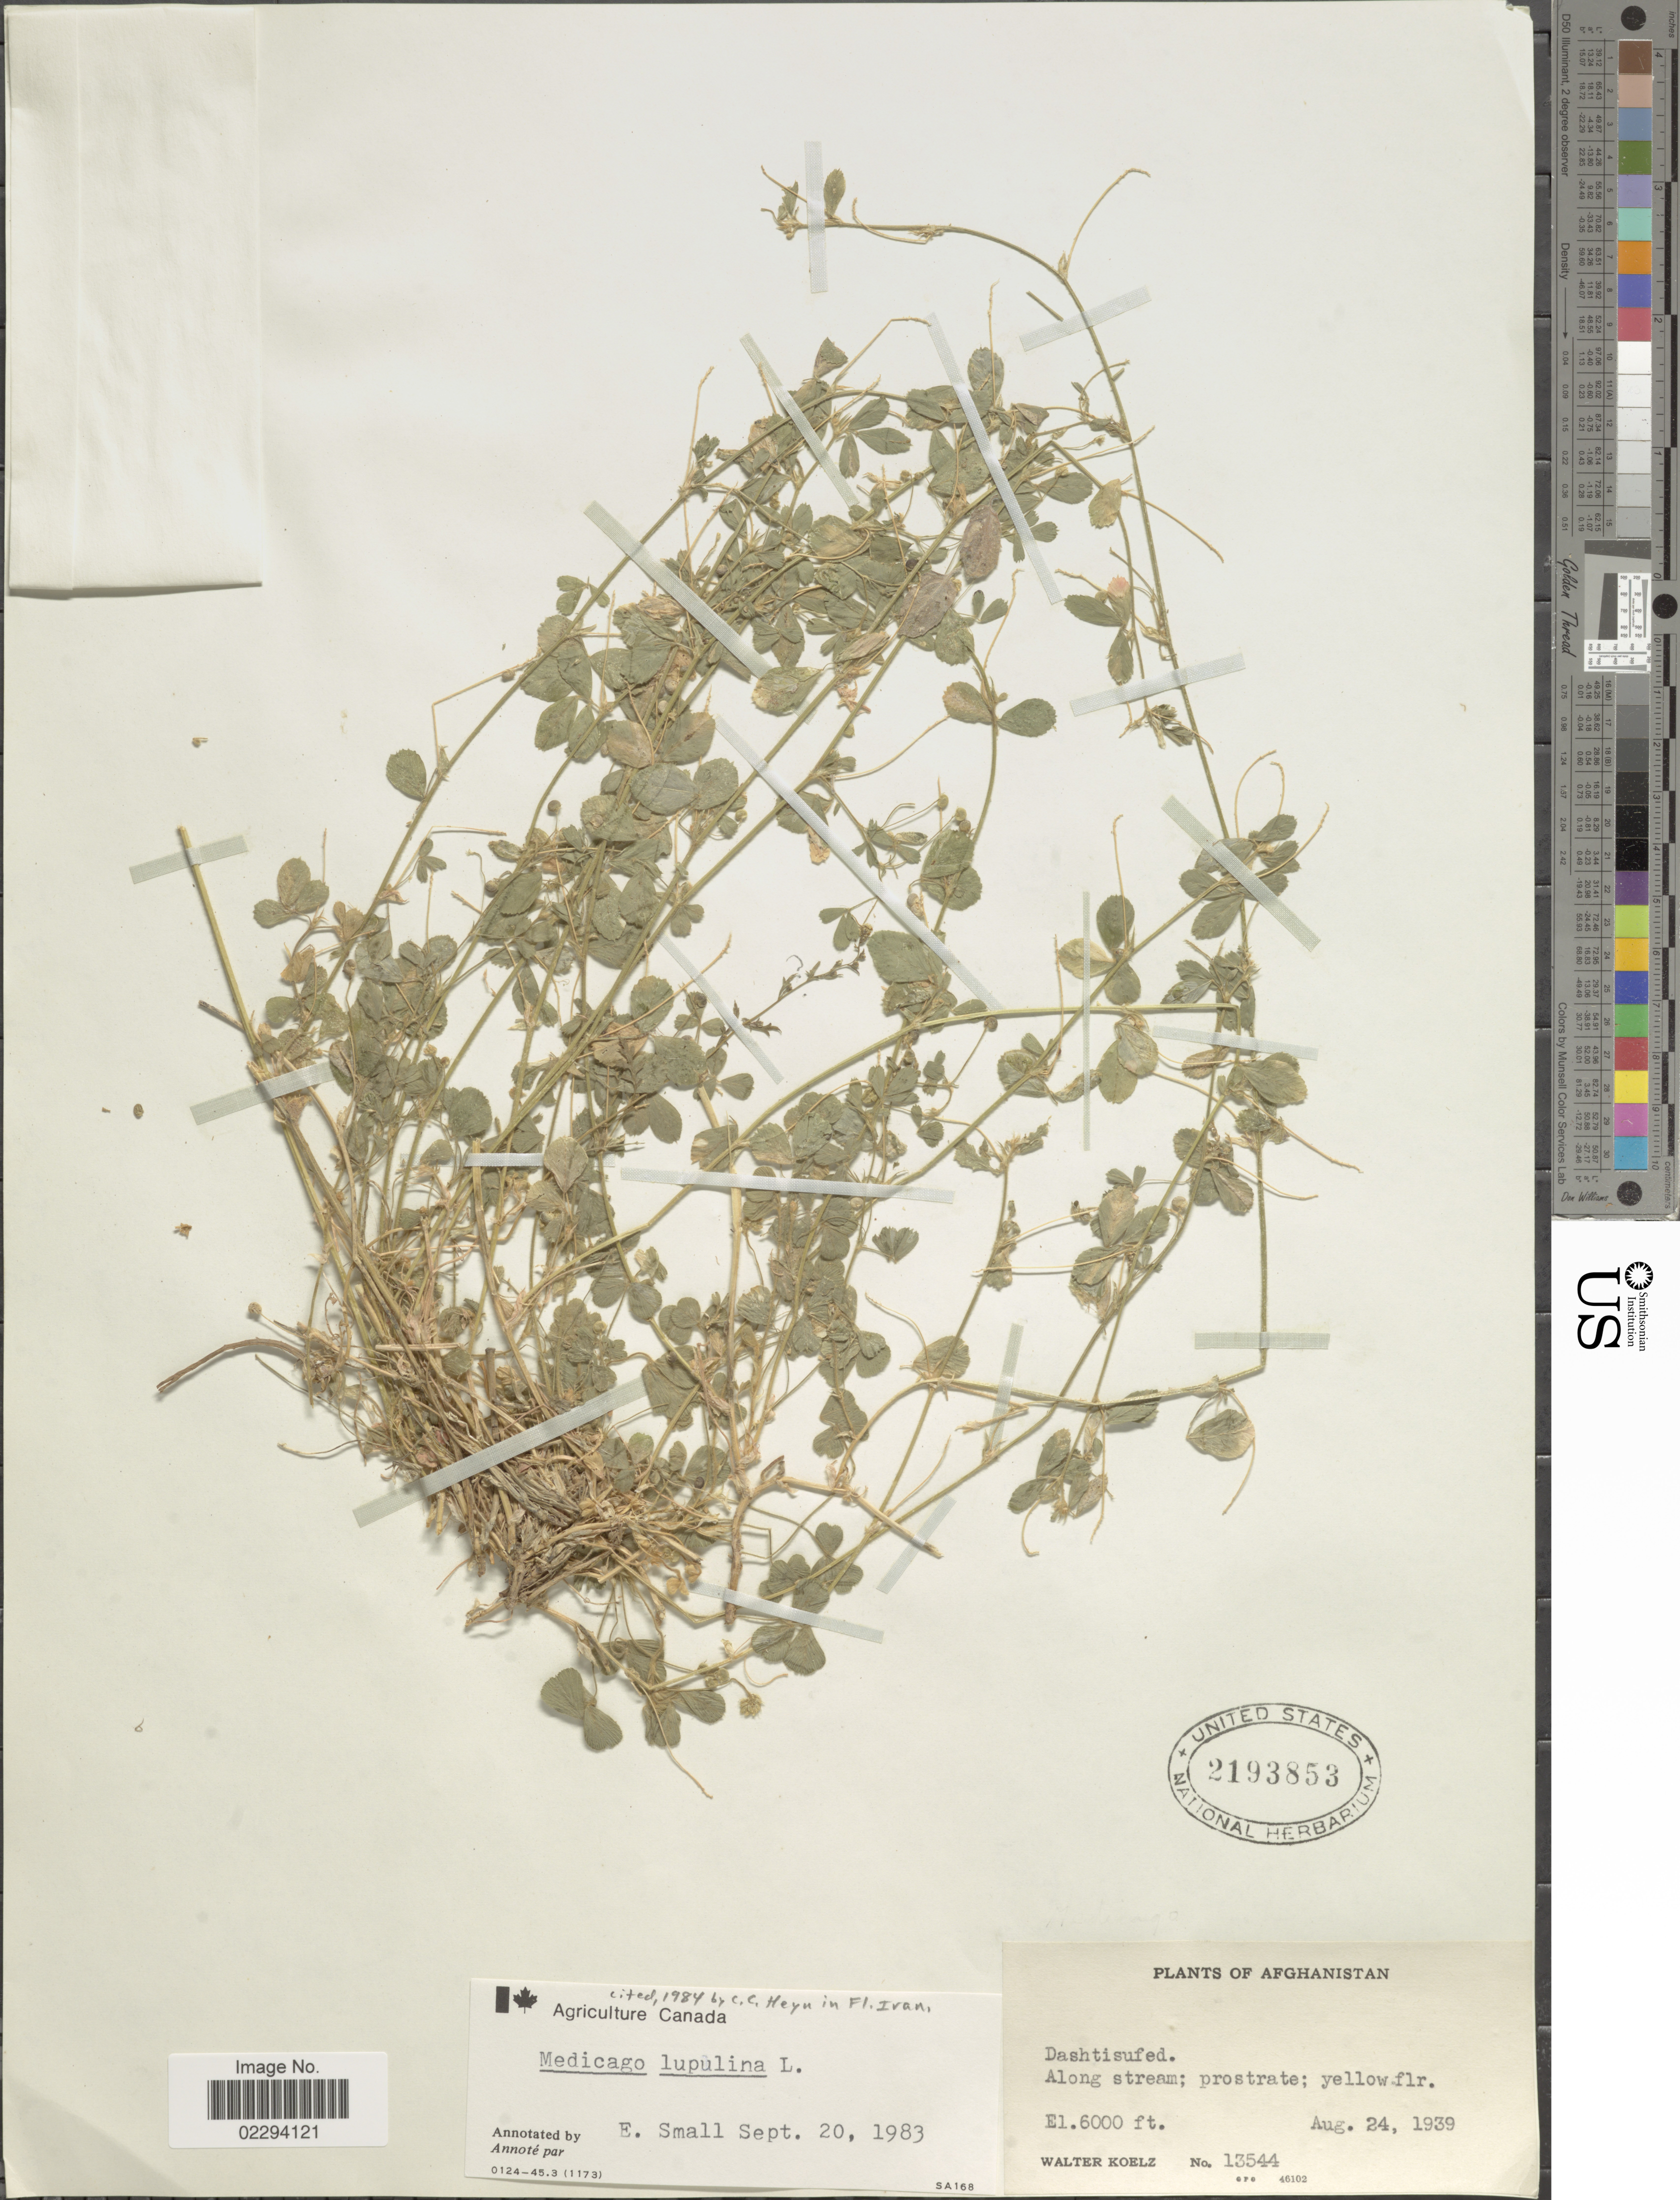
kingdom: Plantae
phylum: Tracheophyta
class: Magnoliopsida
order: Fabales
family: Fabaceae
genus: Medicago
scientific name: Medicago lupulina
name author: L.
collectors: W. N. Koelz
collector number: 13544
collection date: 1939-08-24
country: Afghanistan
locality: Dashtisufed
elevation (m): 1829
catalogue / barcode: US 2193853